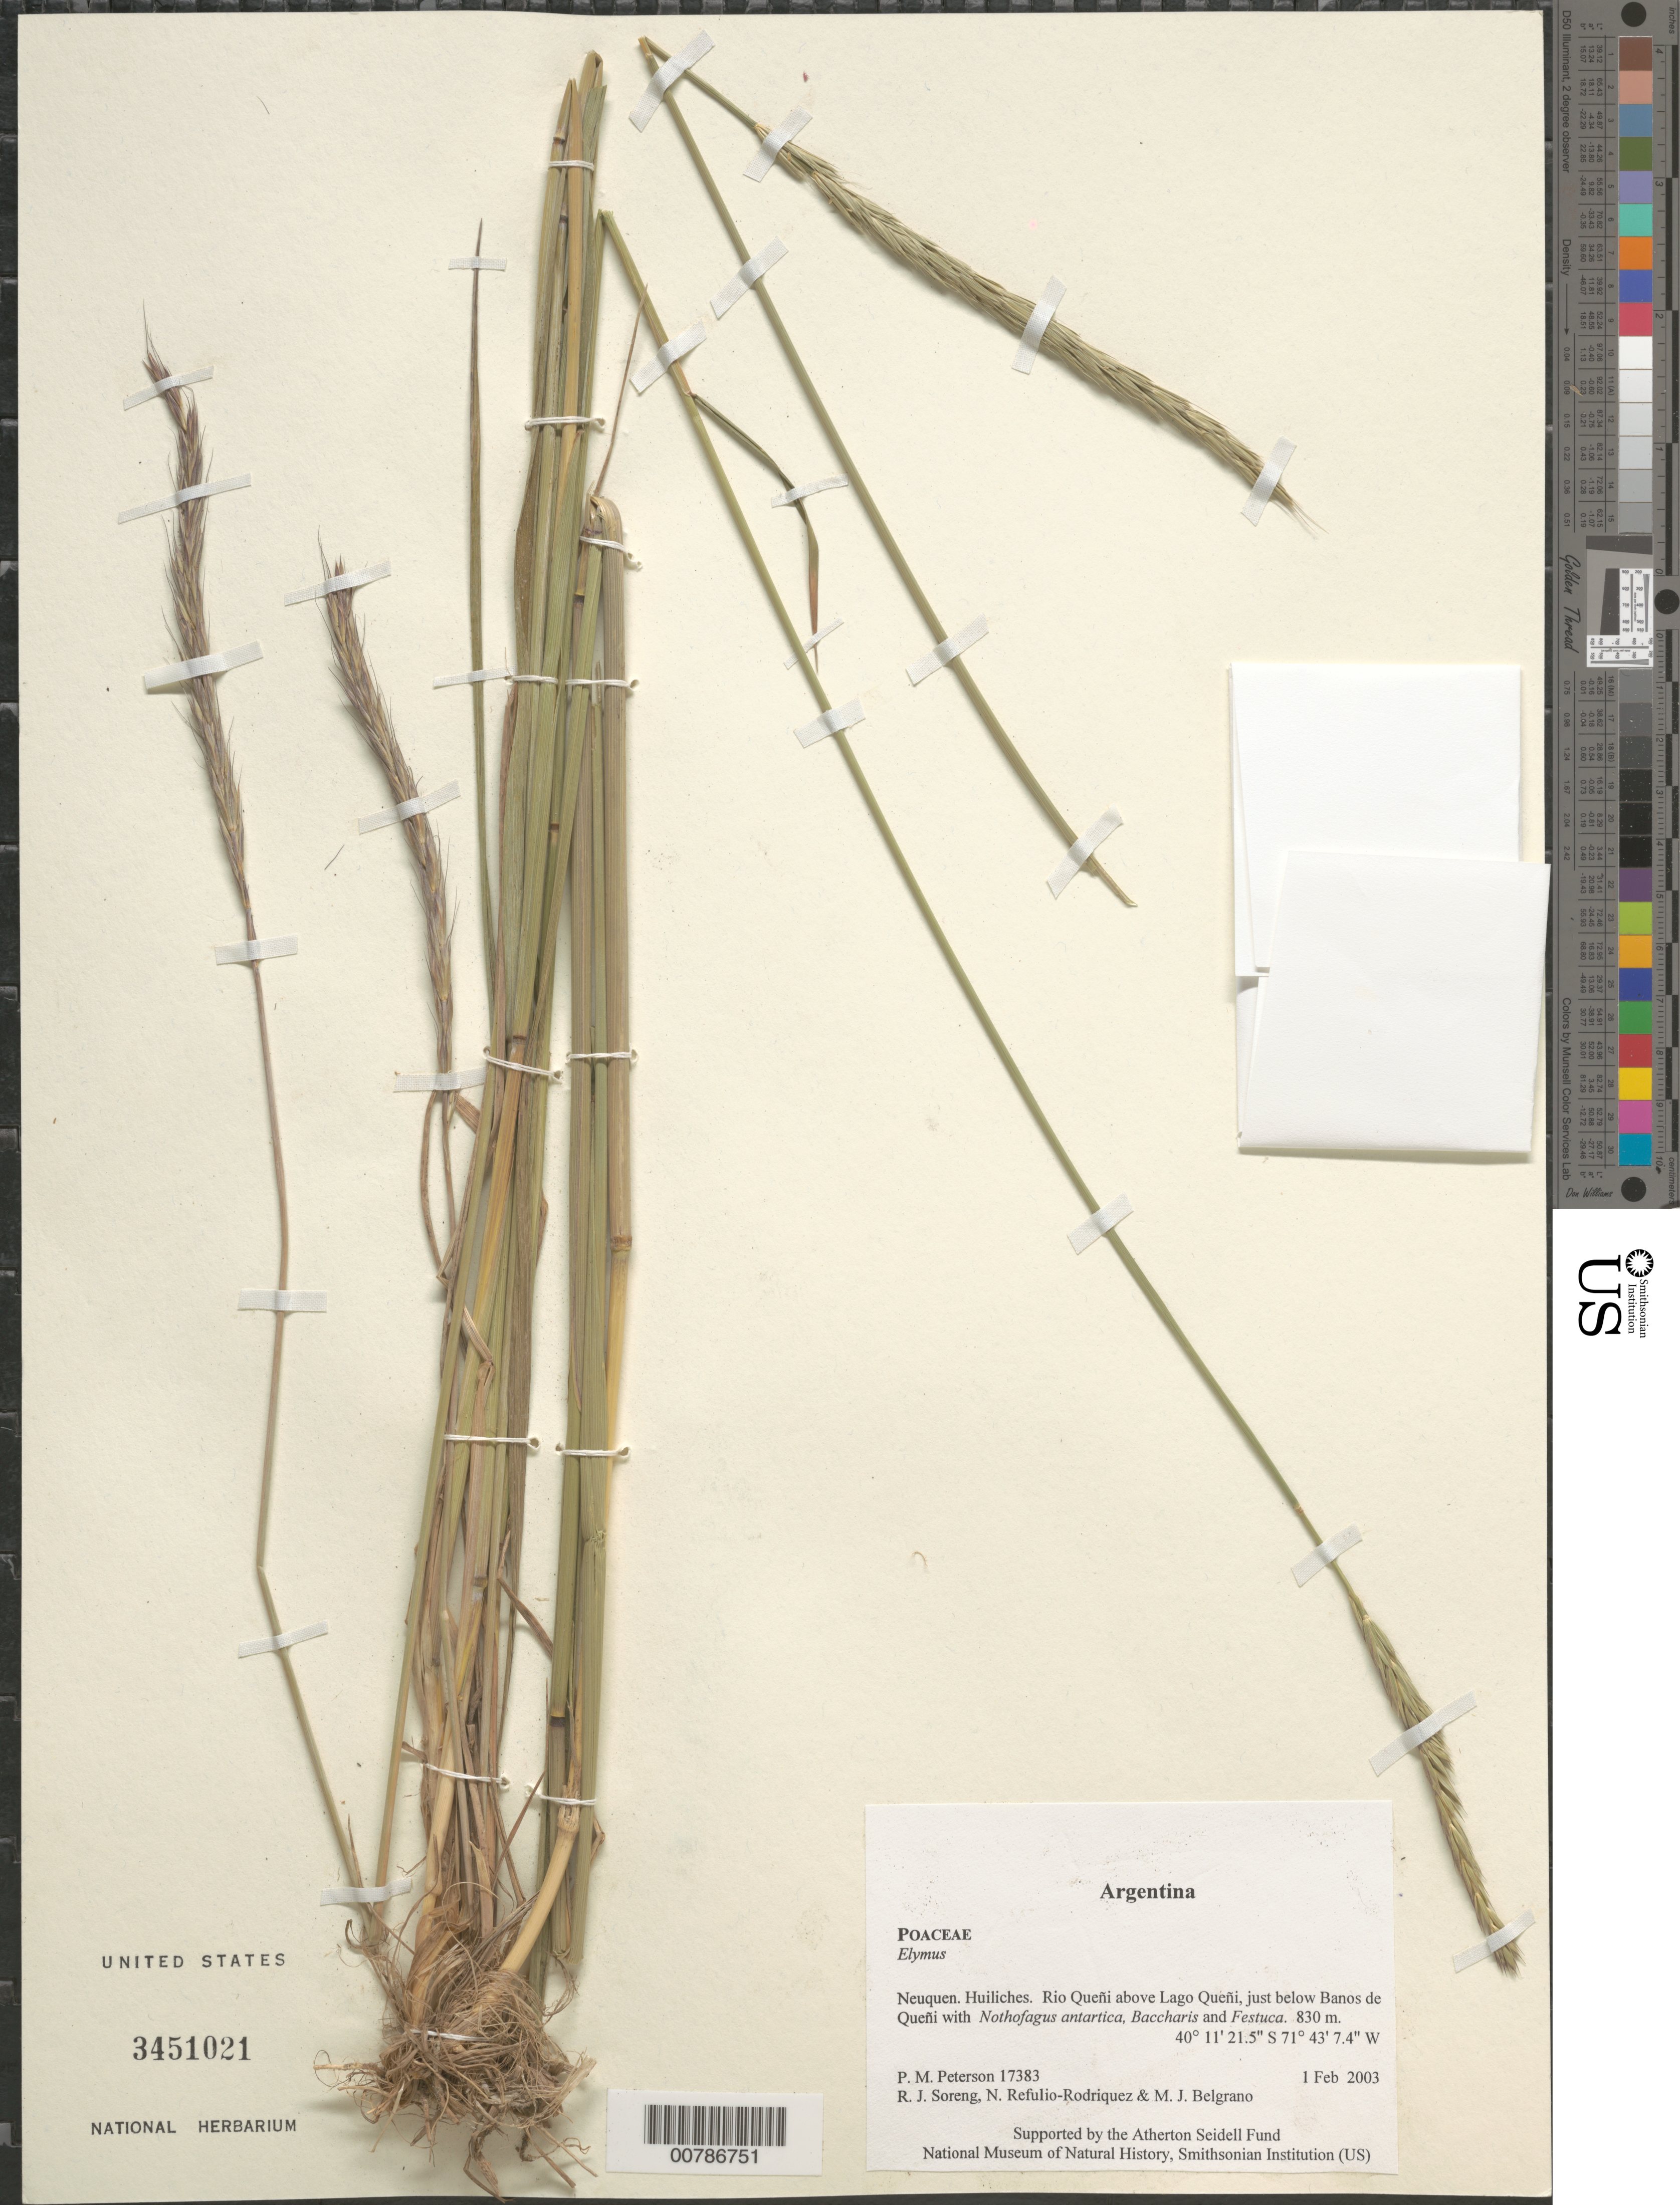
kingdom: Plantae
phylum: Tracheophyta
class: Liliopsida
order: Poales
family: Poaceae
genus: Elymus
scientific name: Elymus sp.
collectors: P. M. Peterson, R. J. Soreng, N. Refulio-Rodríguez & M. Belgrano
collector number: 17383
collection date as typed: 01 Feb 2003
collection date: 2003-02-01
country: Argentina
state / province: Neuquen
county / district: Huiliches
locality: Rio Queñi above Lago Queñi, just below Banos de Queñi with Nothofagus antartica, Baccharis and Festuca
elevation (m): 830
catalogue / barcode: US 3451021